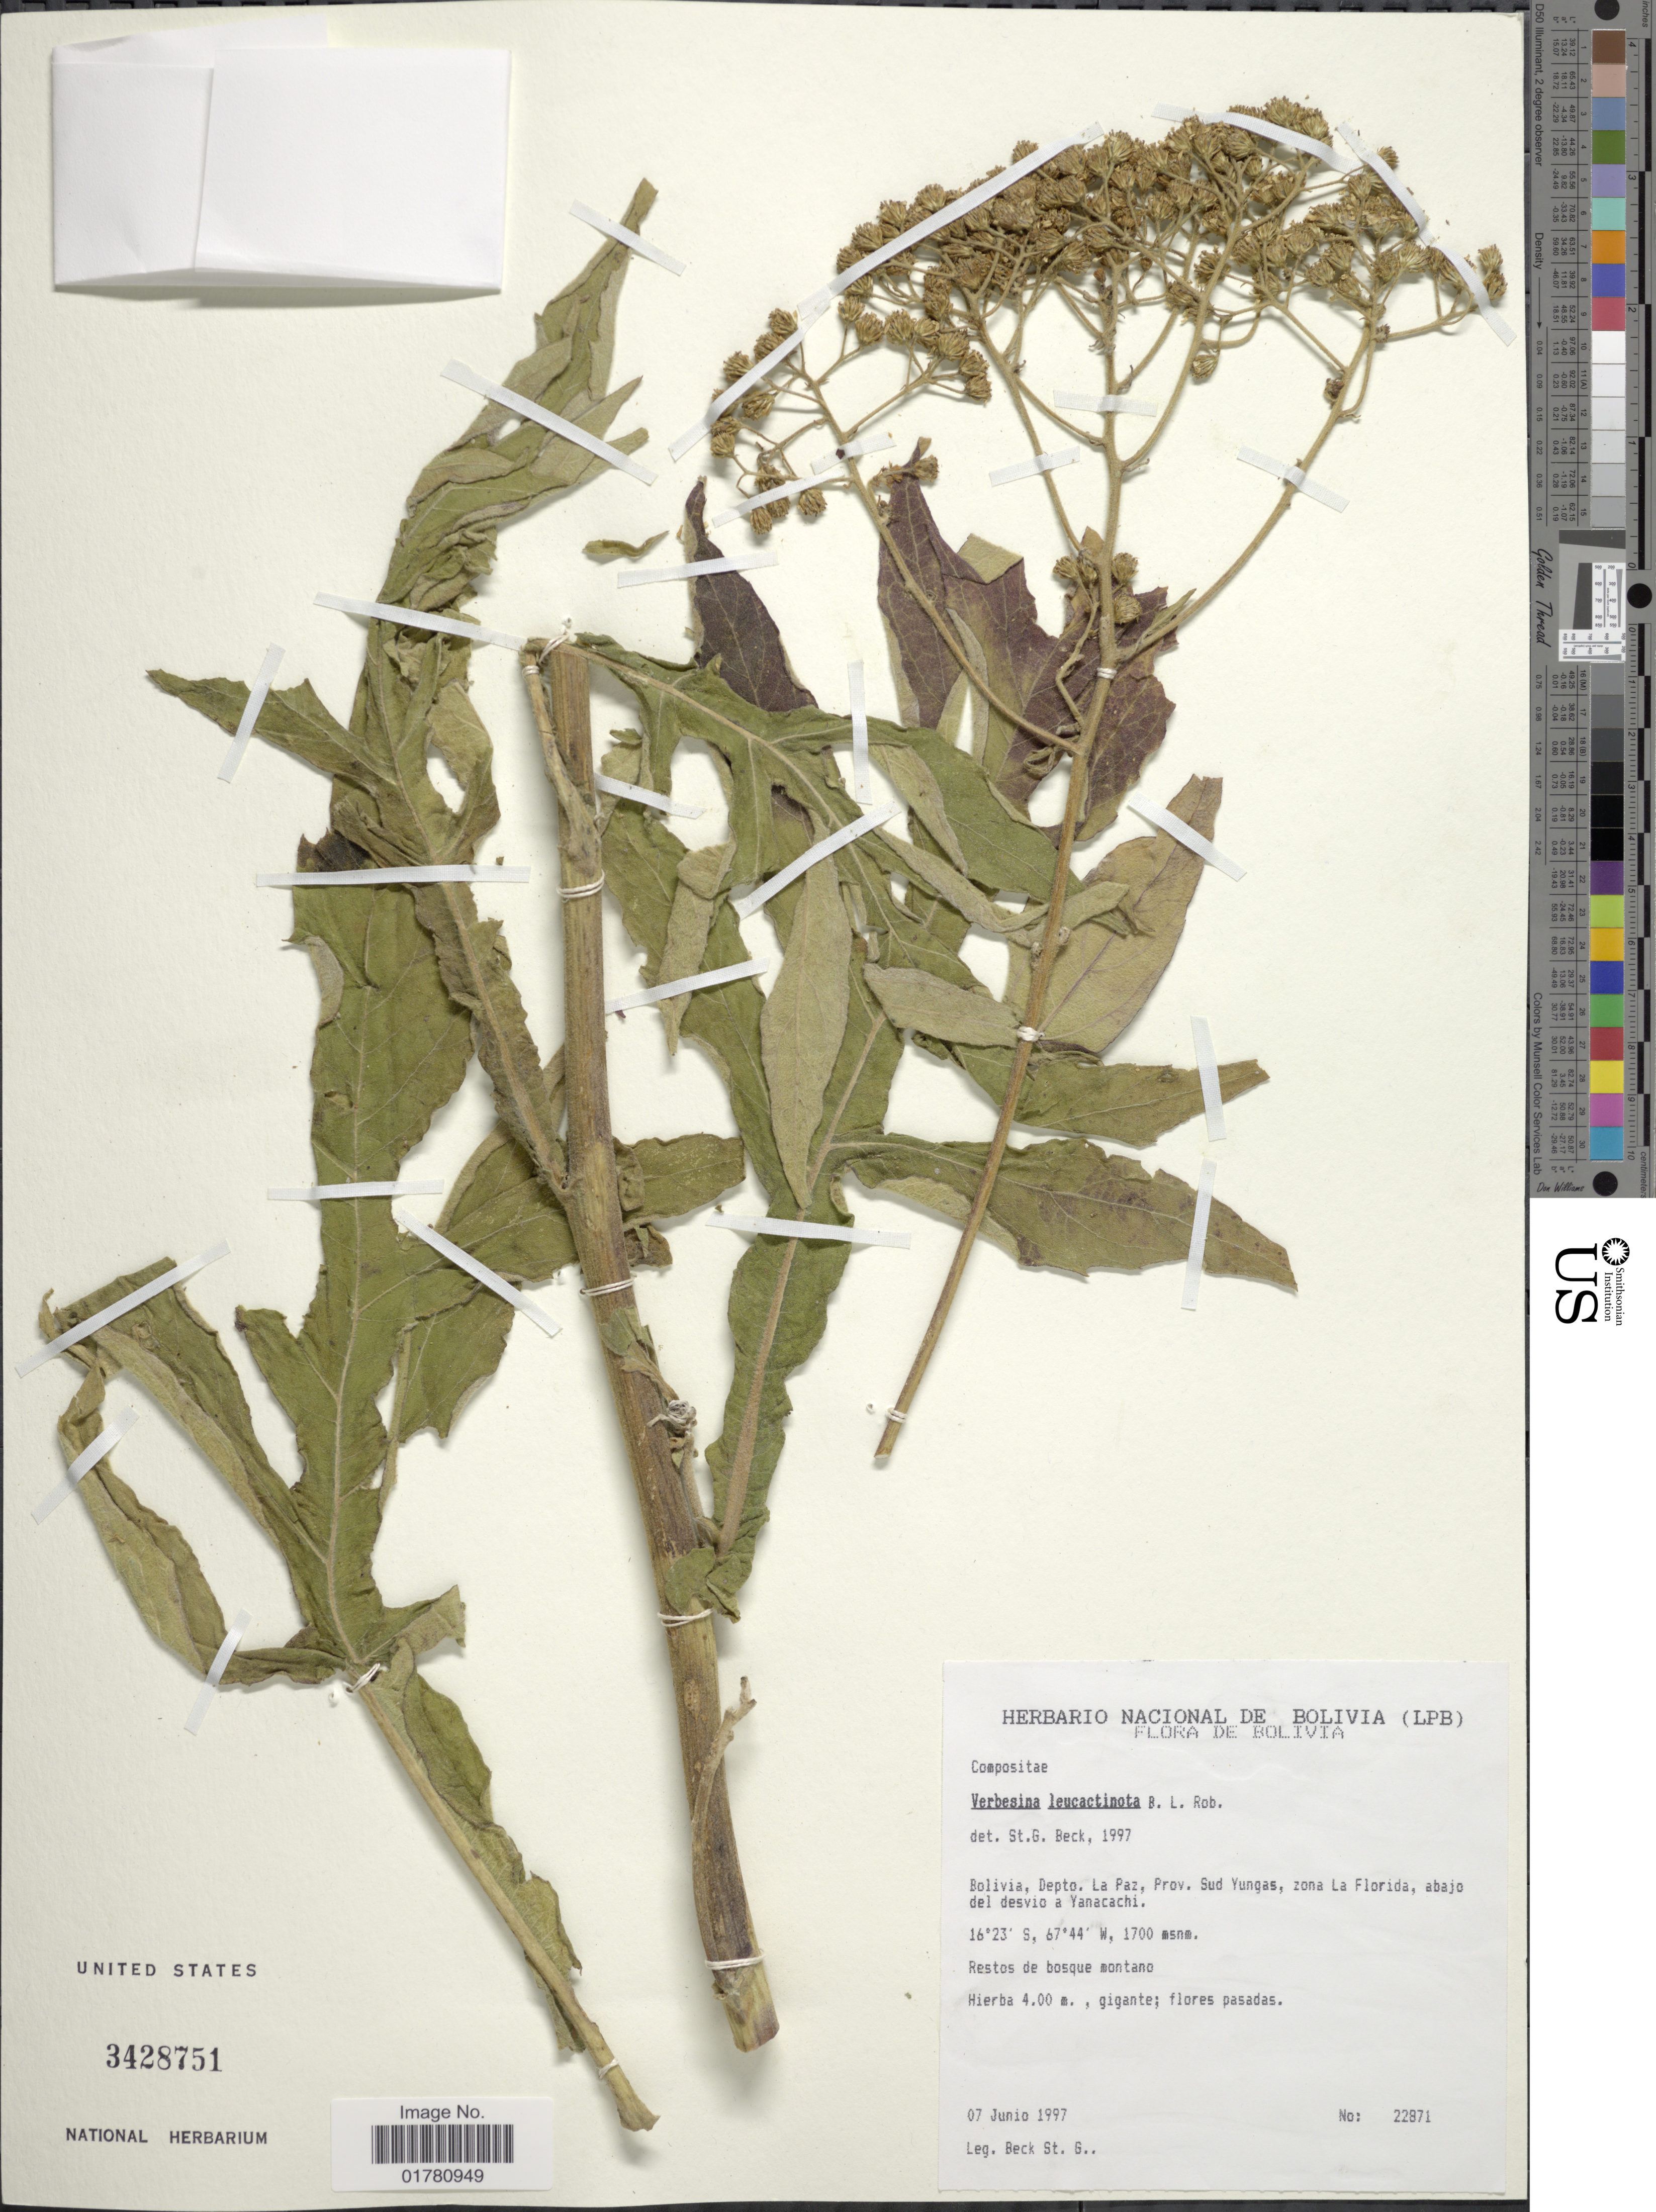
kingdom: Plantae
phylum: Tracheophyta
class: Magnoliopsida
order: Asterales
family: Asteraceae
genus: Verbesina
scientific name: Verbesina leucactinota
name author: B.L. Rob.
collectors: S. G. Beck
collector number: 22871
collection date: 1997-06-07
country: Bolivia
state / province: La Paz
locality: Depto La Paz, Prov. Sud Yungas, zona La Florida, abajp del desvio a Yanacachi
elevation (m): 1700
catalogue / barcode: US 3428751